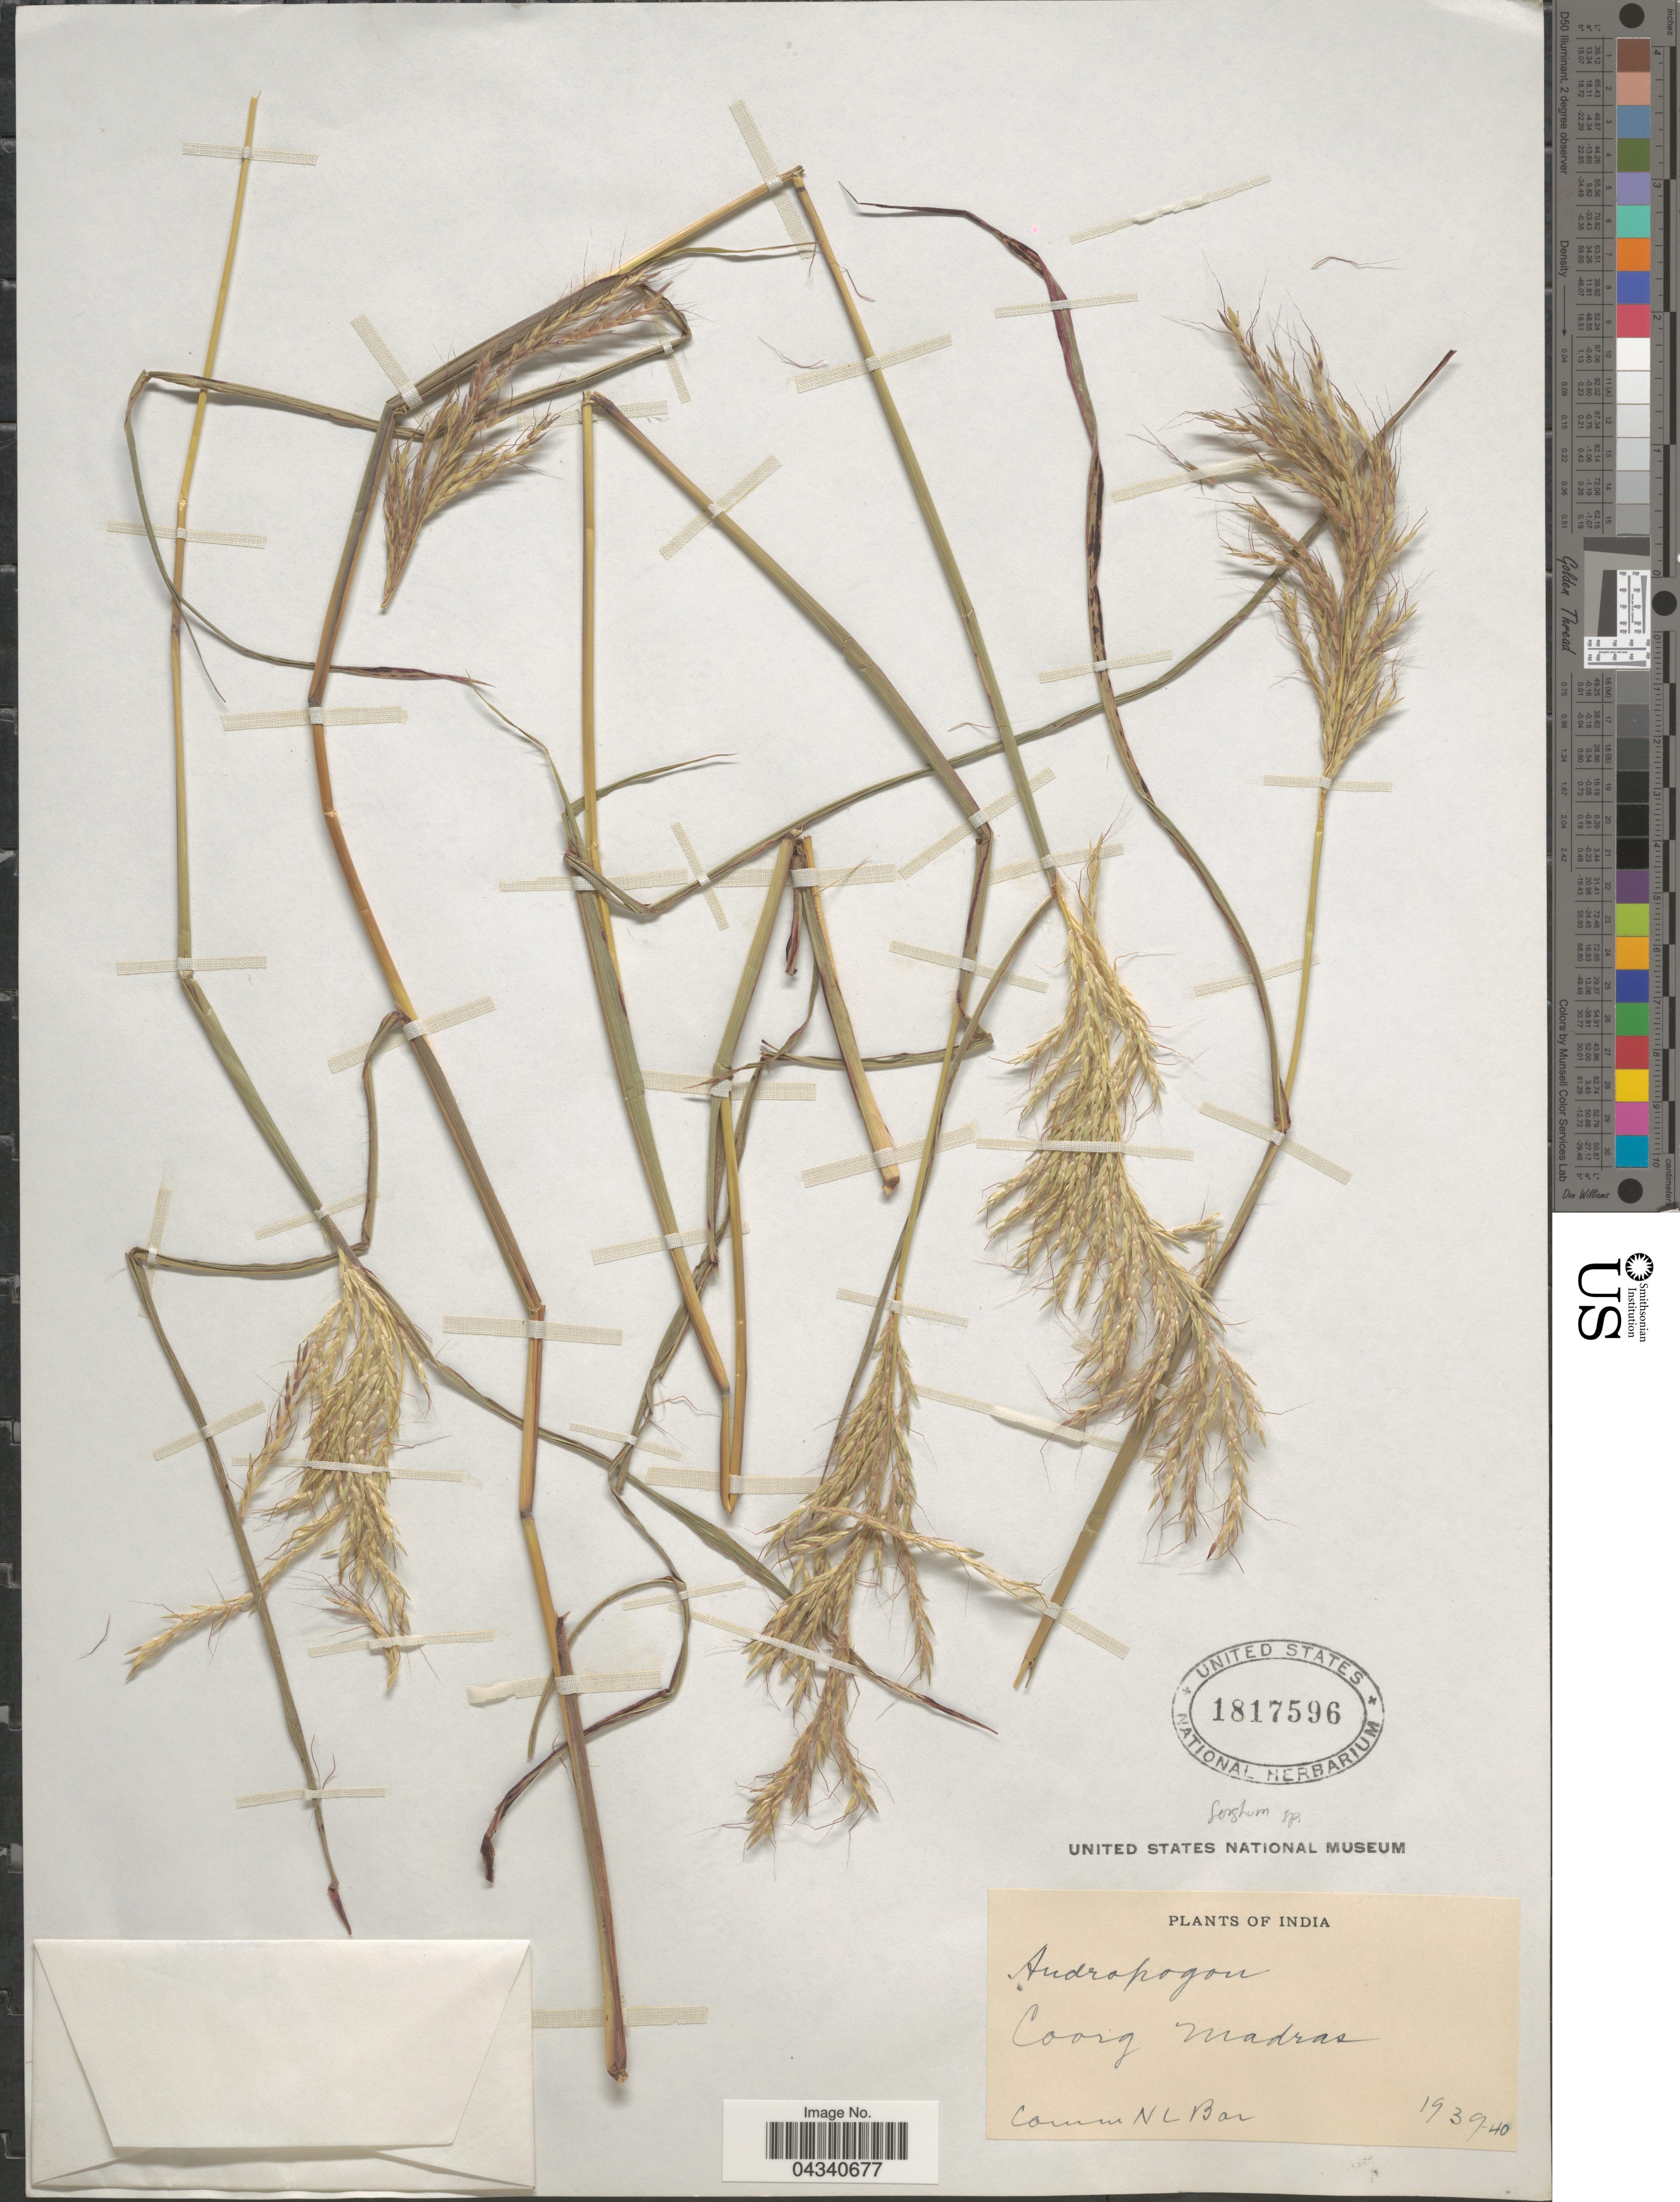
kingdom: Plantae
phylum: Tracheophyta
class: Liliopsida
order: Poales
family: Poaceae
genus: Sorghum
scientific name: Sorghum sp.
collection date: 1939/1940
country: India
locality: Coorg Madras.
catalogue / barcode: US 1817596